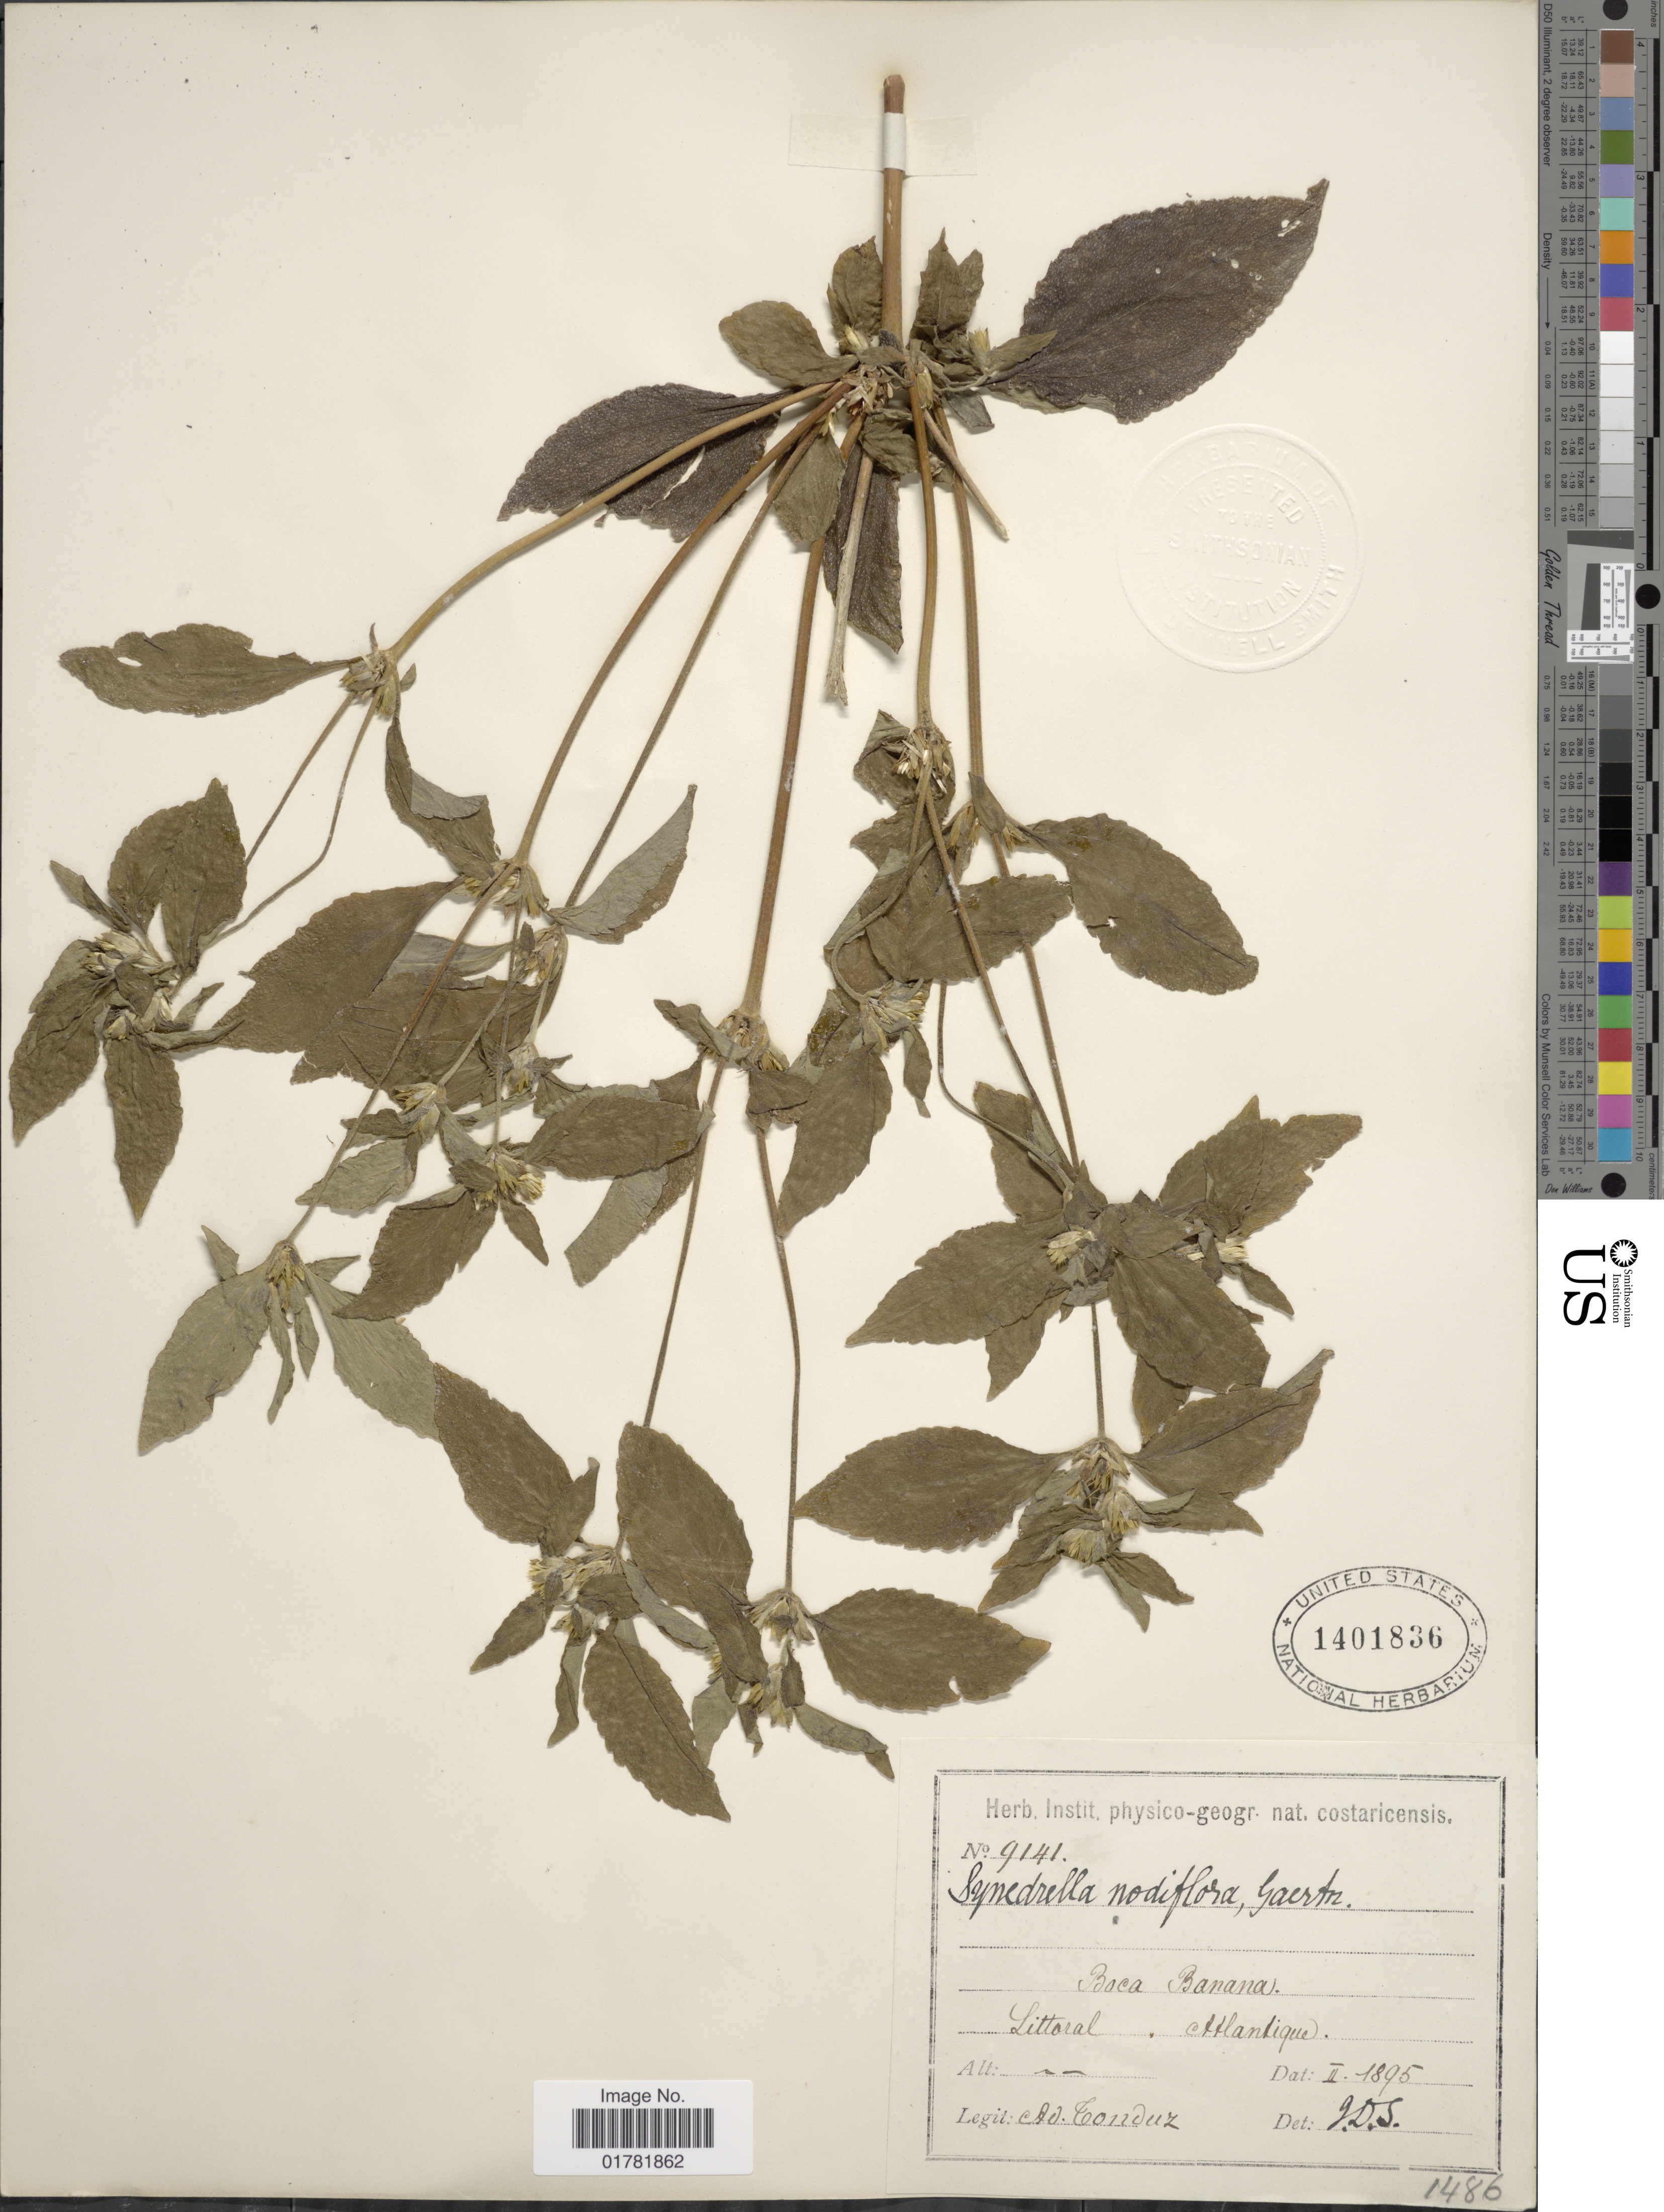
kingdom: Plantae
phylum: Tracheophyta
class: Magnoliopsida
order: Asterales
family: Asteraceae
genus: Synedrella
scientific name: Synedrella nodiflora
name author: (L.) Gaertn.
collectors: A. Tonduz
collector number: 9141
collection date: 1895-02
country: Costa Rica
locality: Boca Banana, Atlantique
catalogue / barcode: US 1401836